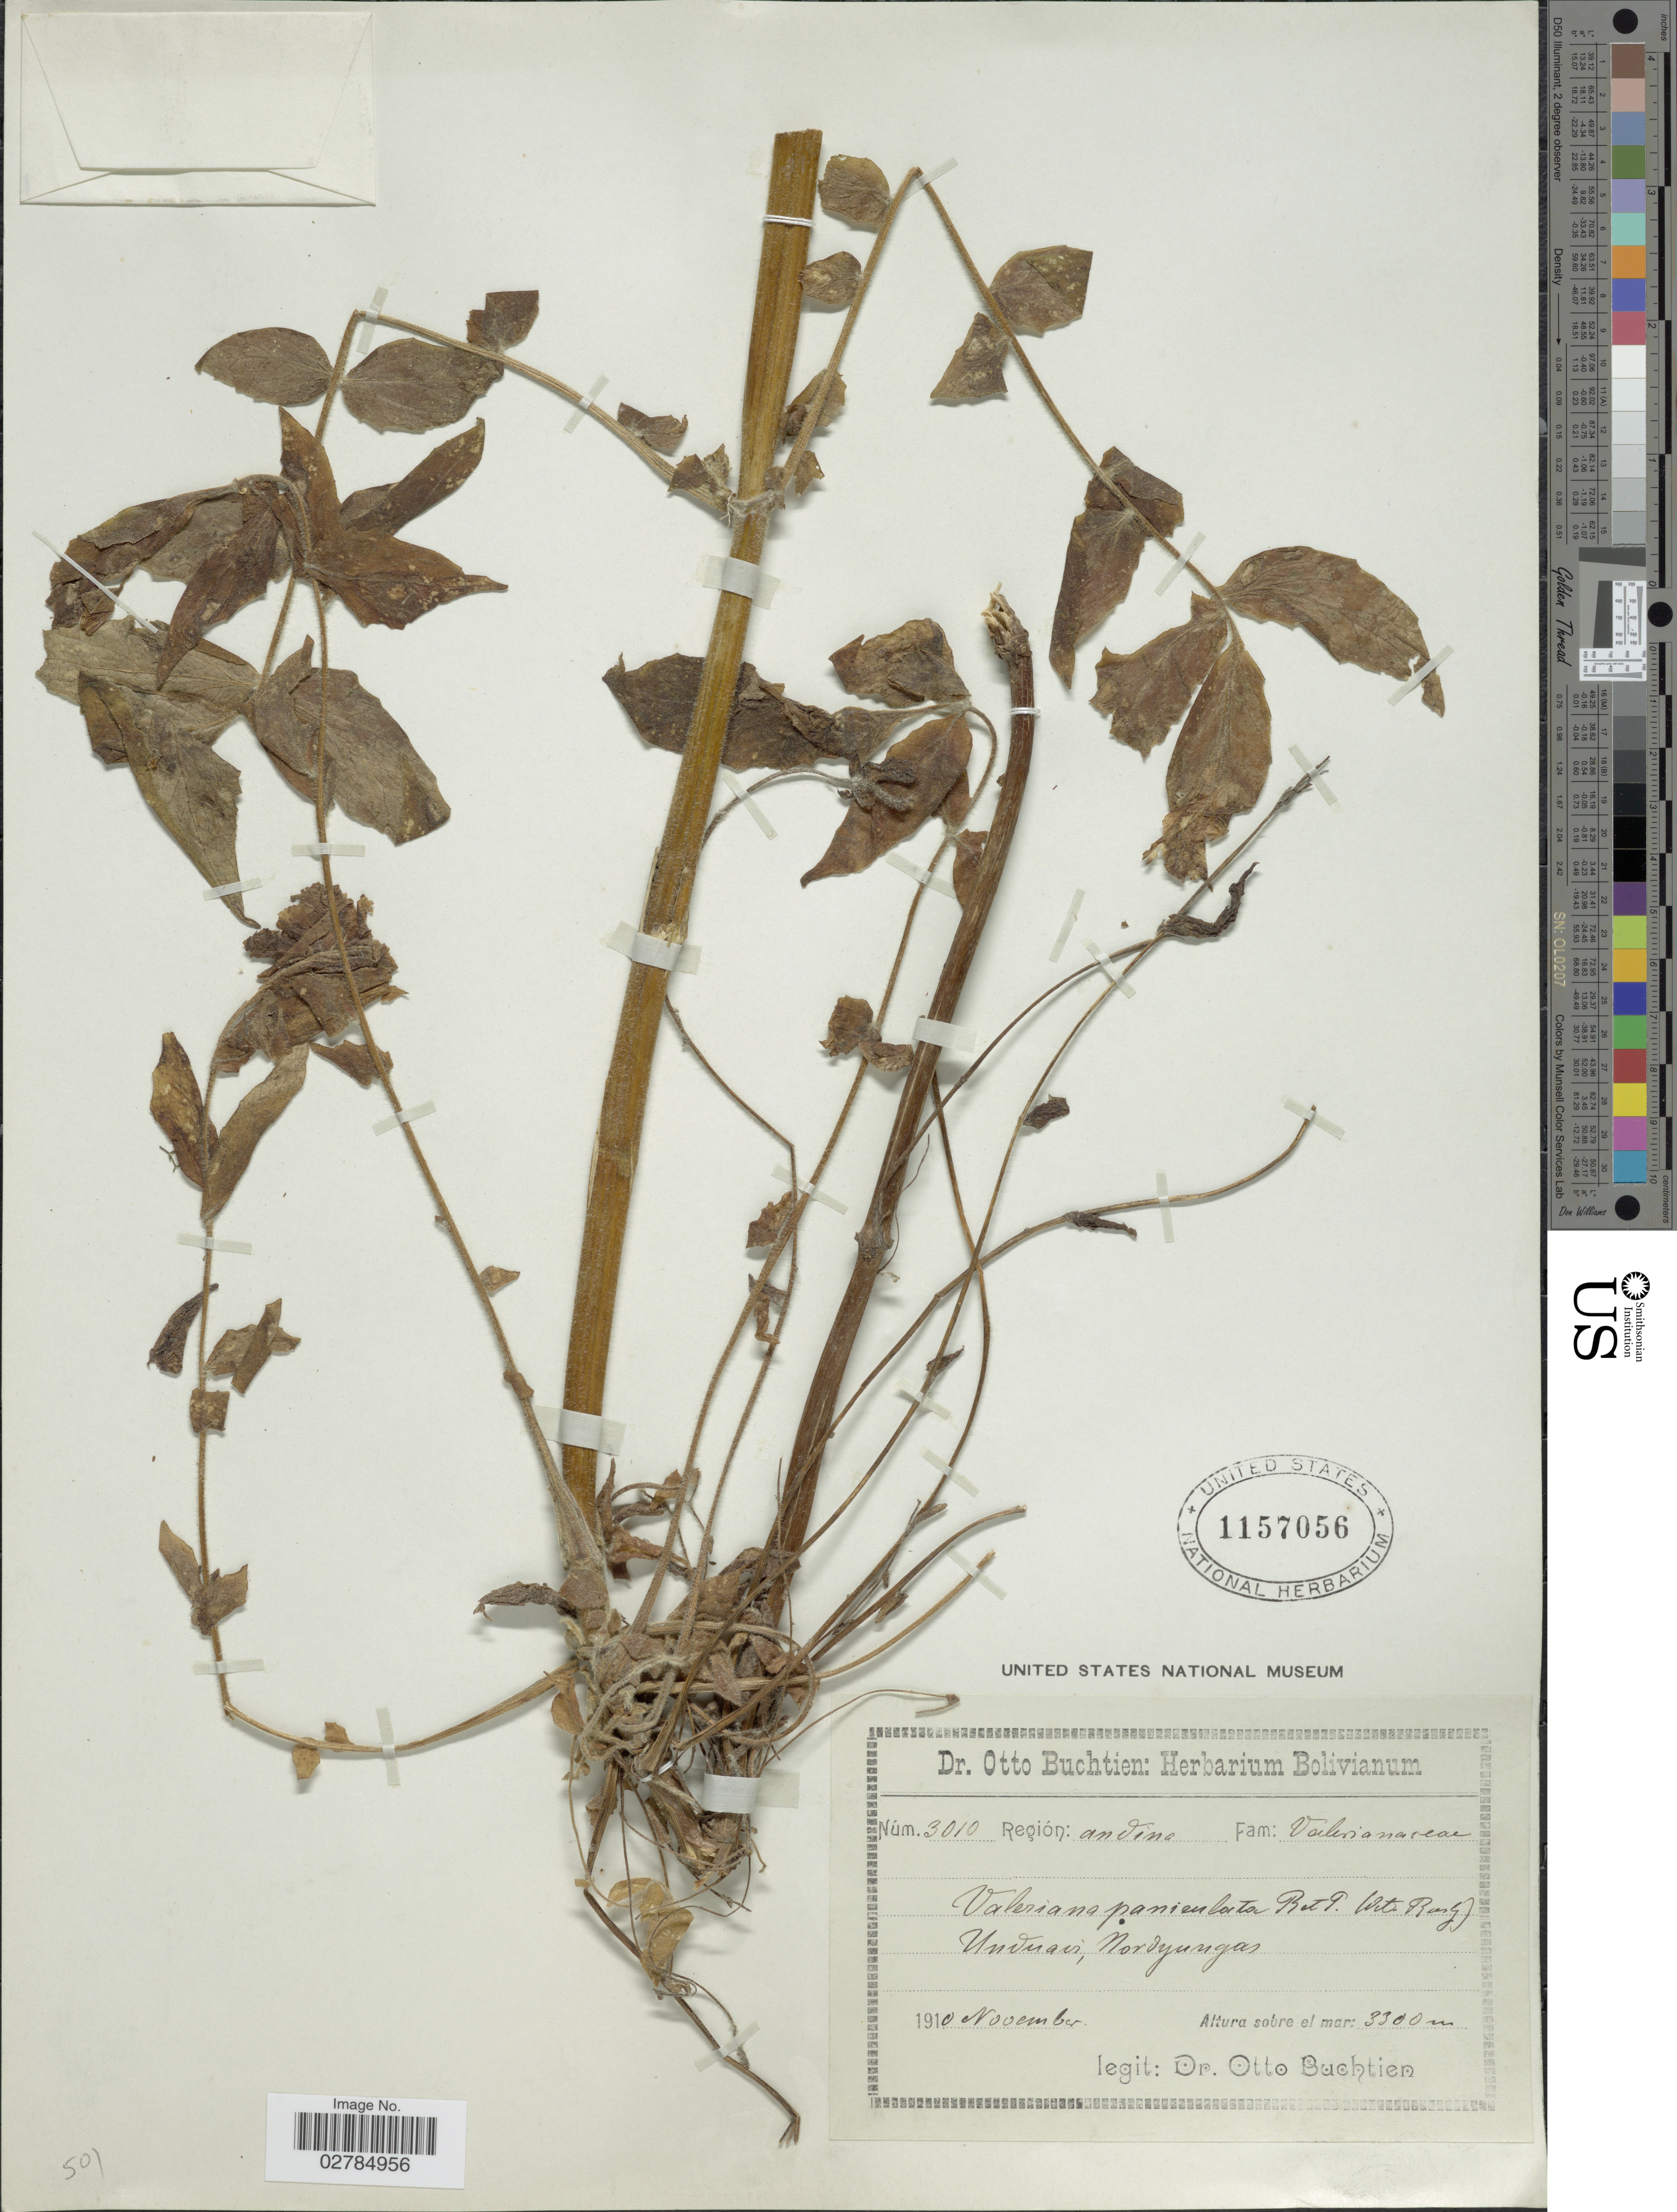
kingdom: Plantae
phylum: Tracheophyta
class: Magnoliopsida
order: Dipsacales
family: Caprifoliaceae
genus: Valeriana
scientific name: Valeriana paniculata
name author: Ruiz & Pav.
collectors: O. Buchtien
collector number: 3010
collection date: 1910-11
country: Bolivia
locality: Región: Andina. Unduavi, Nordyungas.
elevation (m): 3300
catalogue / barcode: US 1157056